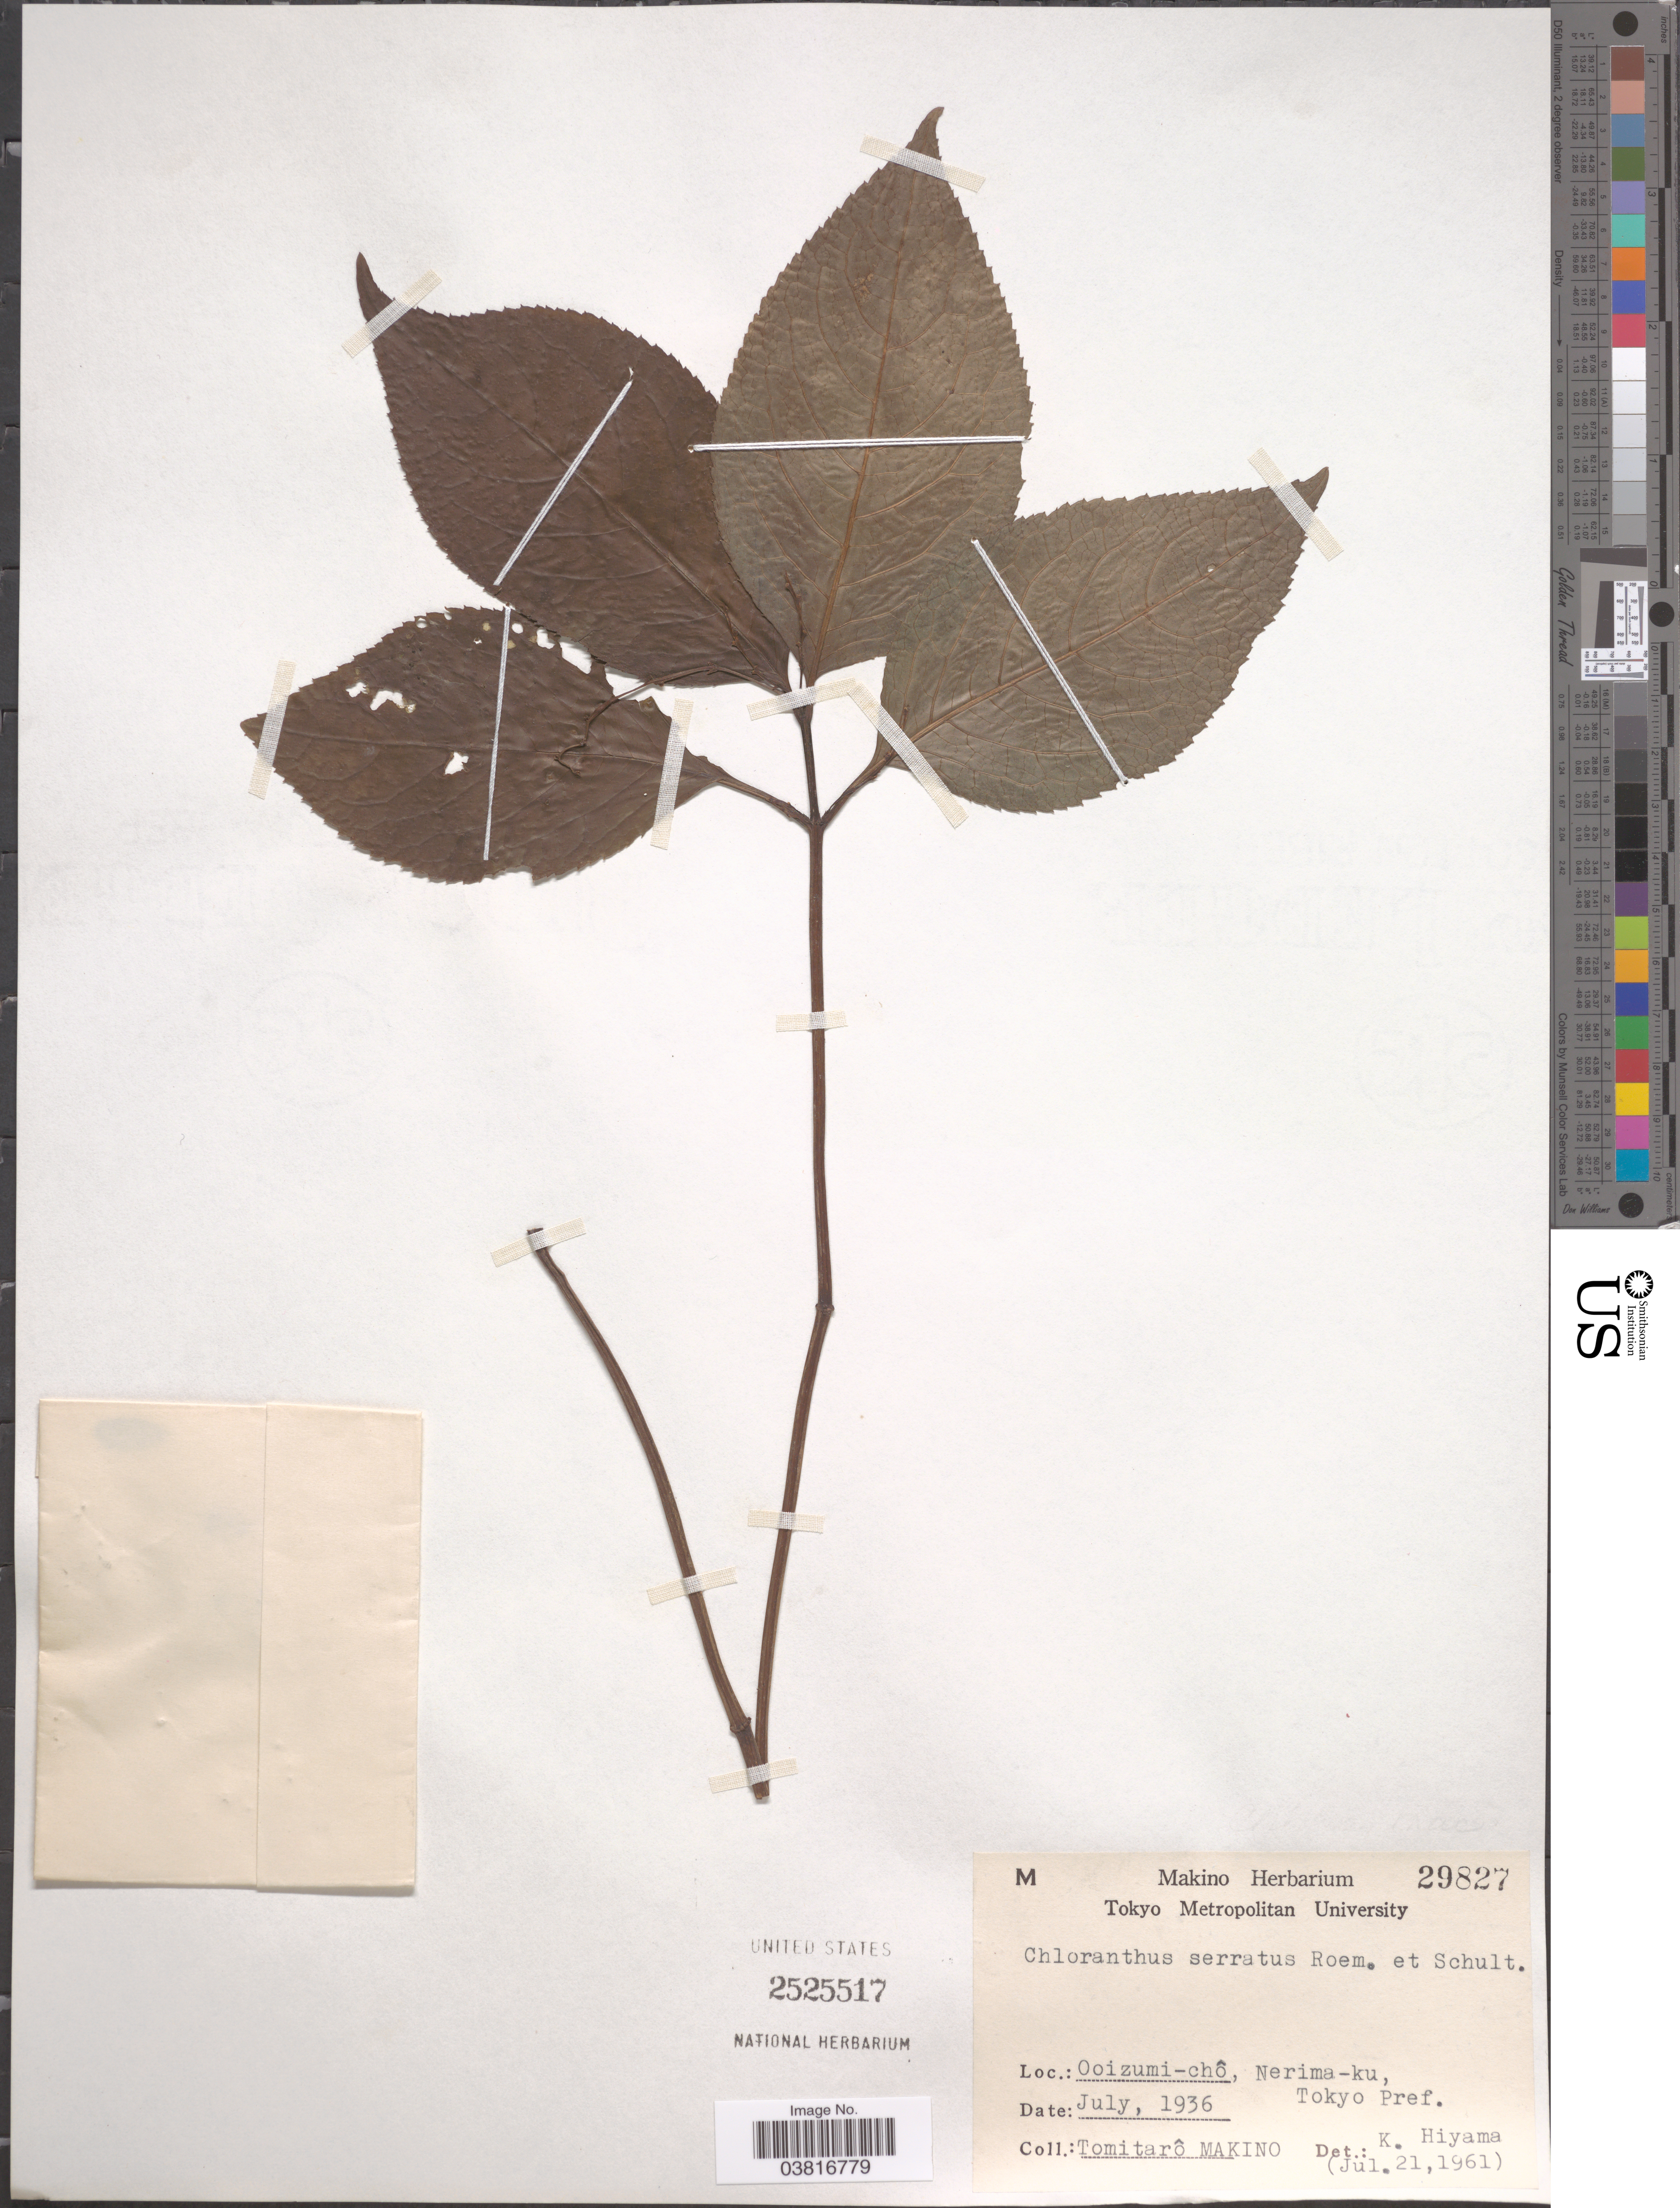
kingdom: Plantae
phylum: Tracheophyta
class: Magnoliopsida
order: Chloranthales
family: Chloranthaceae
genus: Chloranthus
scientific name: Chloranthus serratus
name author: (Thunb.) Roem. & Schult.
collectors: T. Makino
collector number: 29827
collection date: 1936-07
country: Japan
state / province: Tokyo, Federal City of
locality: Ooizumi-chô, Nerima-ku, Tokyo Pref.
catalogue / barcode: US 2525517